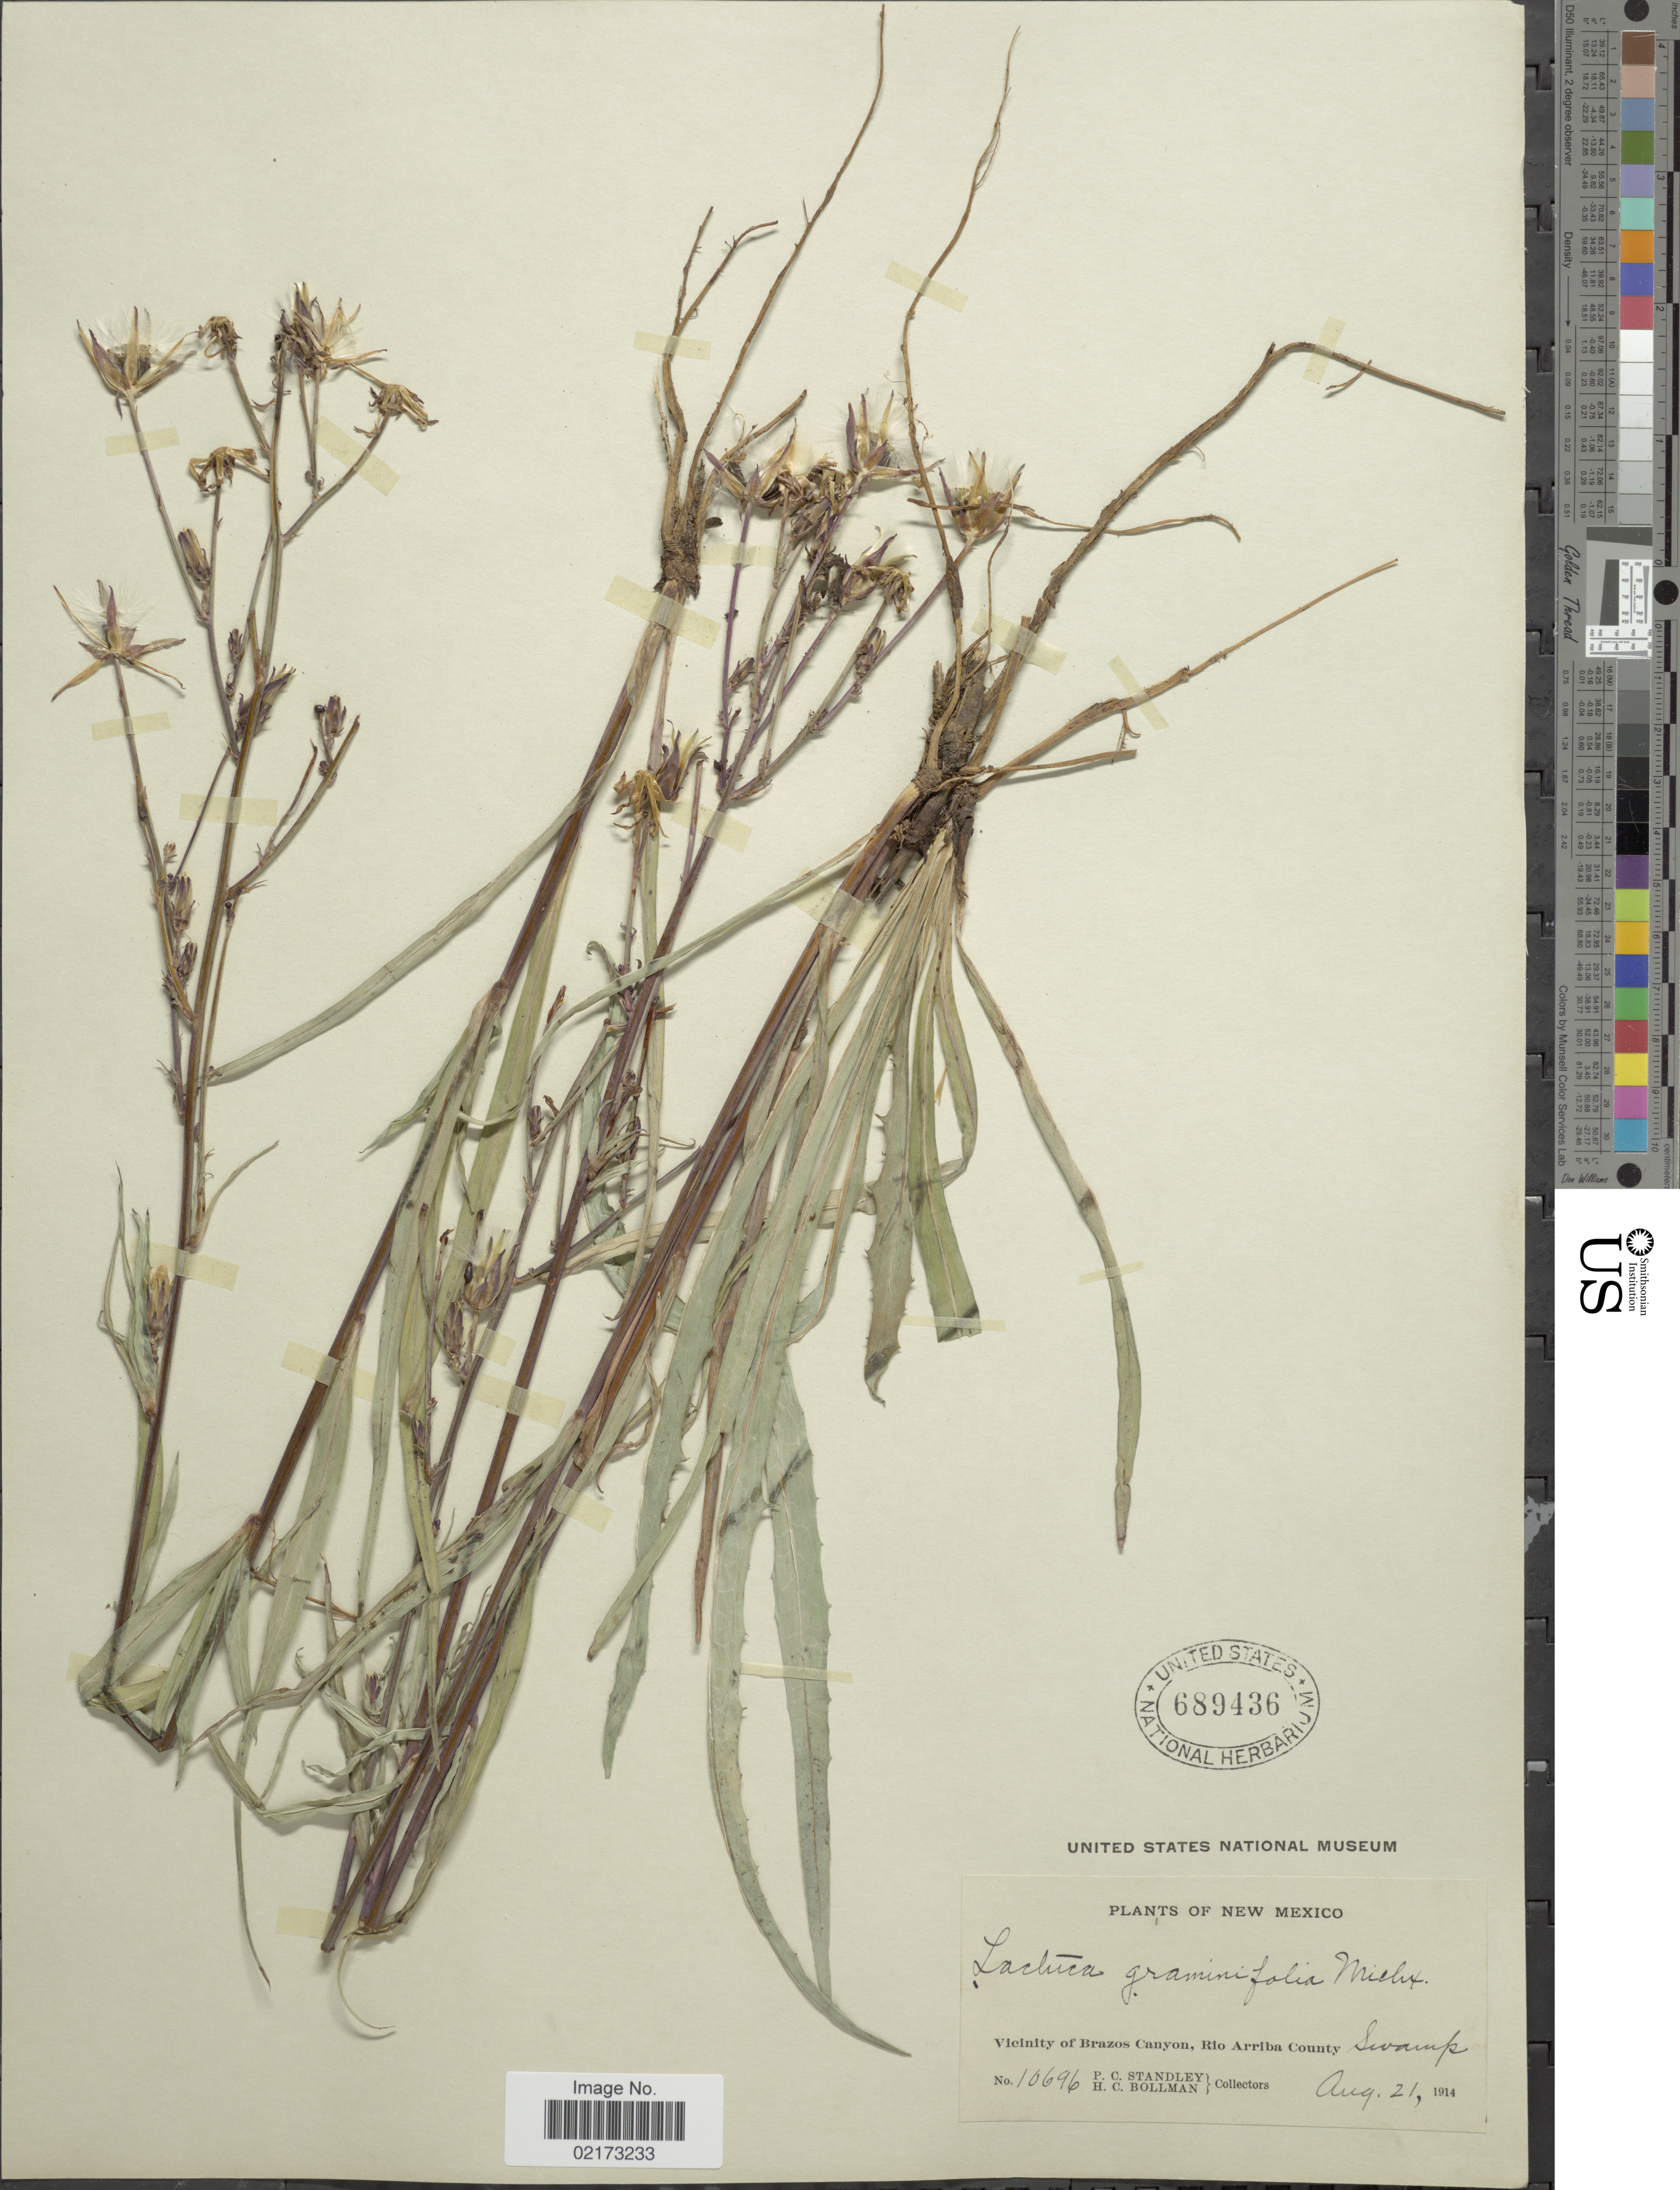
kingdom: Plantae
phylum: Tracheophyta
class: Magnoliopsida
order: Asterales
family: Asteraceae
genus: Lactuca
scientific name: Lactuca graminifolia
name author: Michx.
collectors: P. C. Standley & H. C. Bollman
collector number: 10696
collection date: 1914-08-21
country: United States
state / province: New Mexico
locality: Vicinity of Brazos Canyon, Rio Arriba County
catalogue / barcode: US 689436